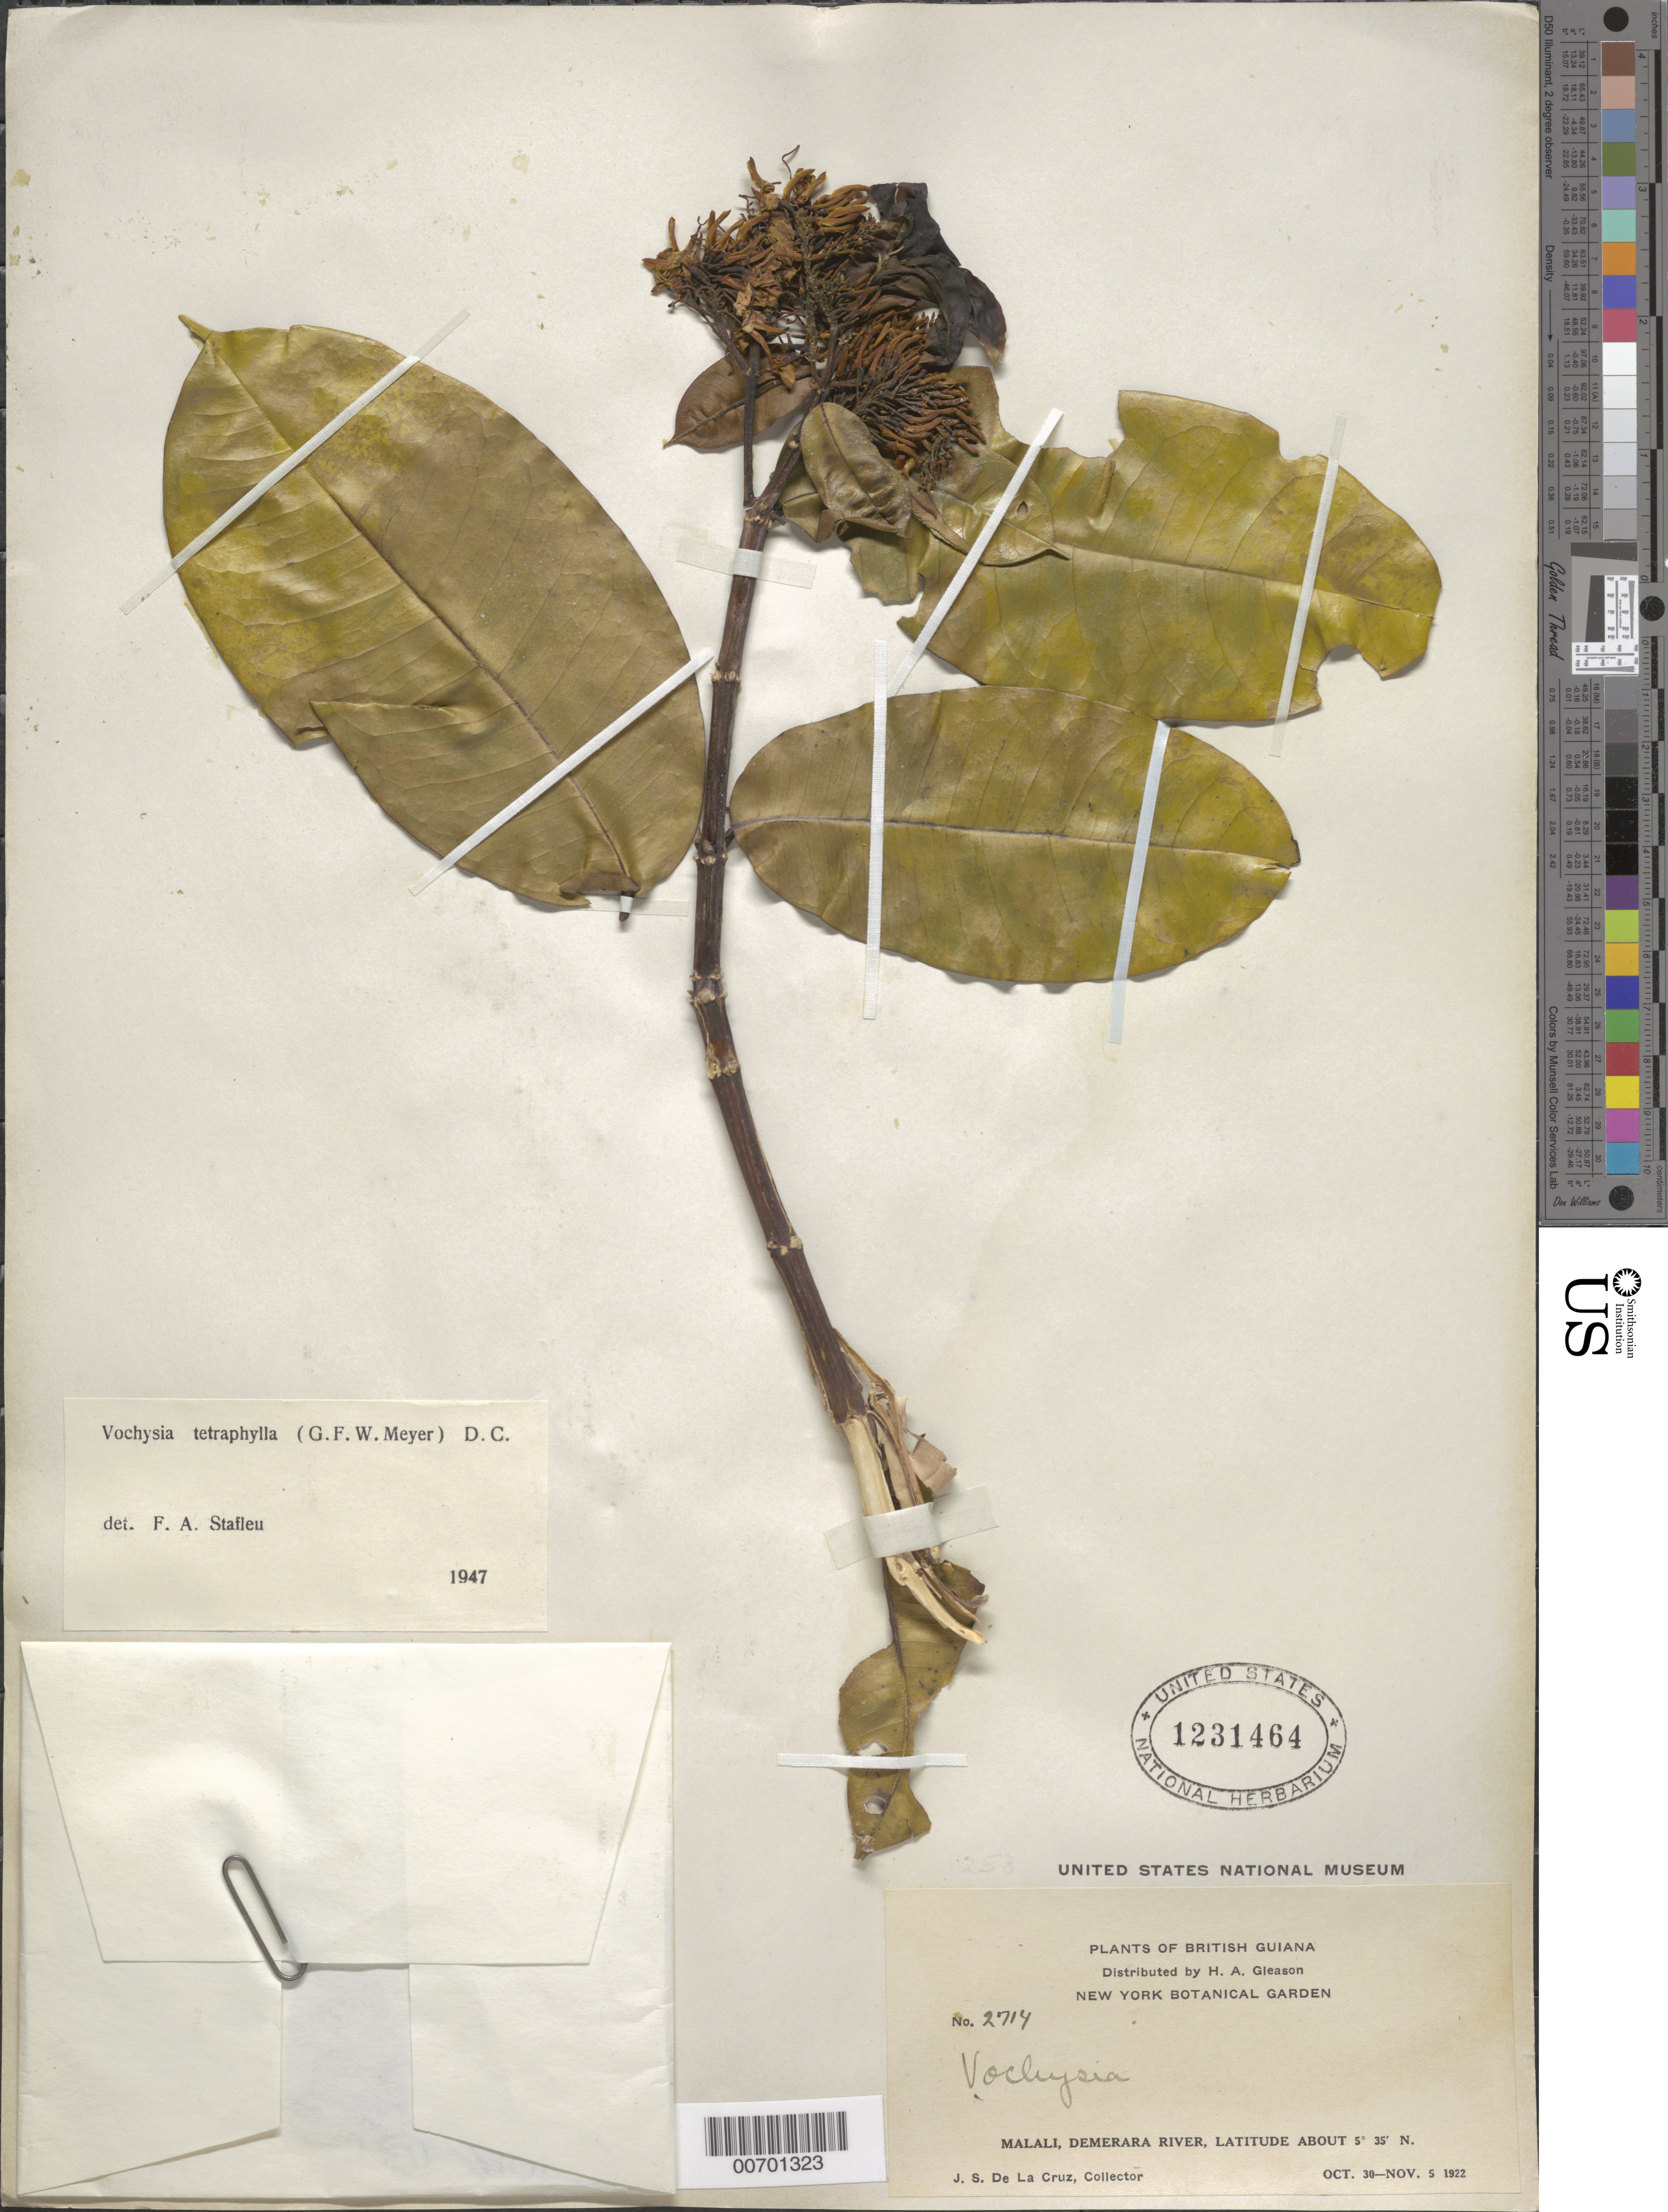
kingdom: Plantae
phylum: Tracheophyta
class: Magnoliopsida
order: Myrtales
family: Vochysiaceae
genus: Vochysia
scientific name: Vochysia tetraphylla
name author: (G. Mey.) DC.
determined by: Stafleu, F. A.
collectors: J. S. de la Cruz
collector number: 2714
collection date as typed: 30-Oct-22 to 5-Nov-22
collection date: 1922-10-30/1922-11-05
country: Guyana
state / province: U. Demerara-Berbice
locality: Malali, Demerara R.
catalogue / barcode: US 1231464